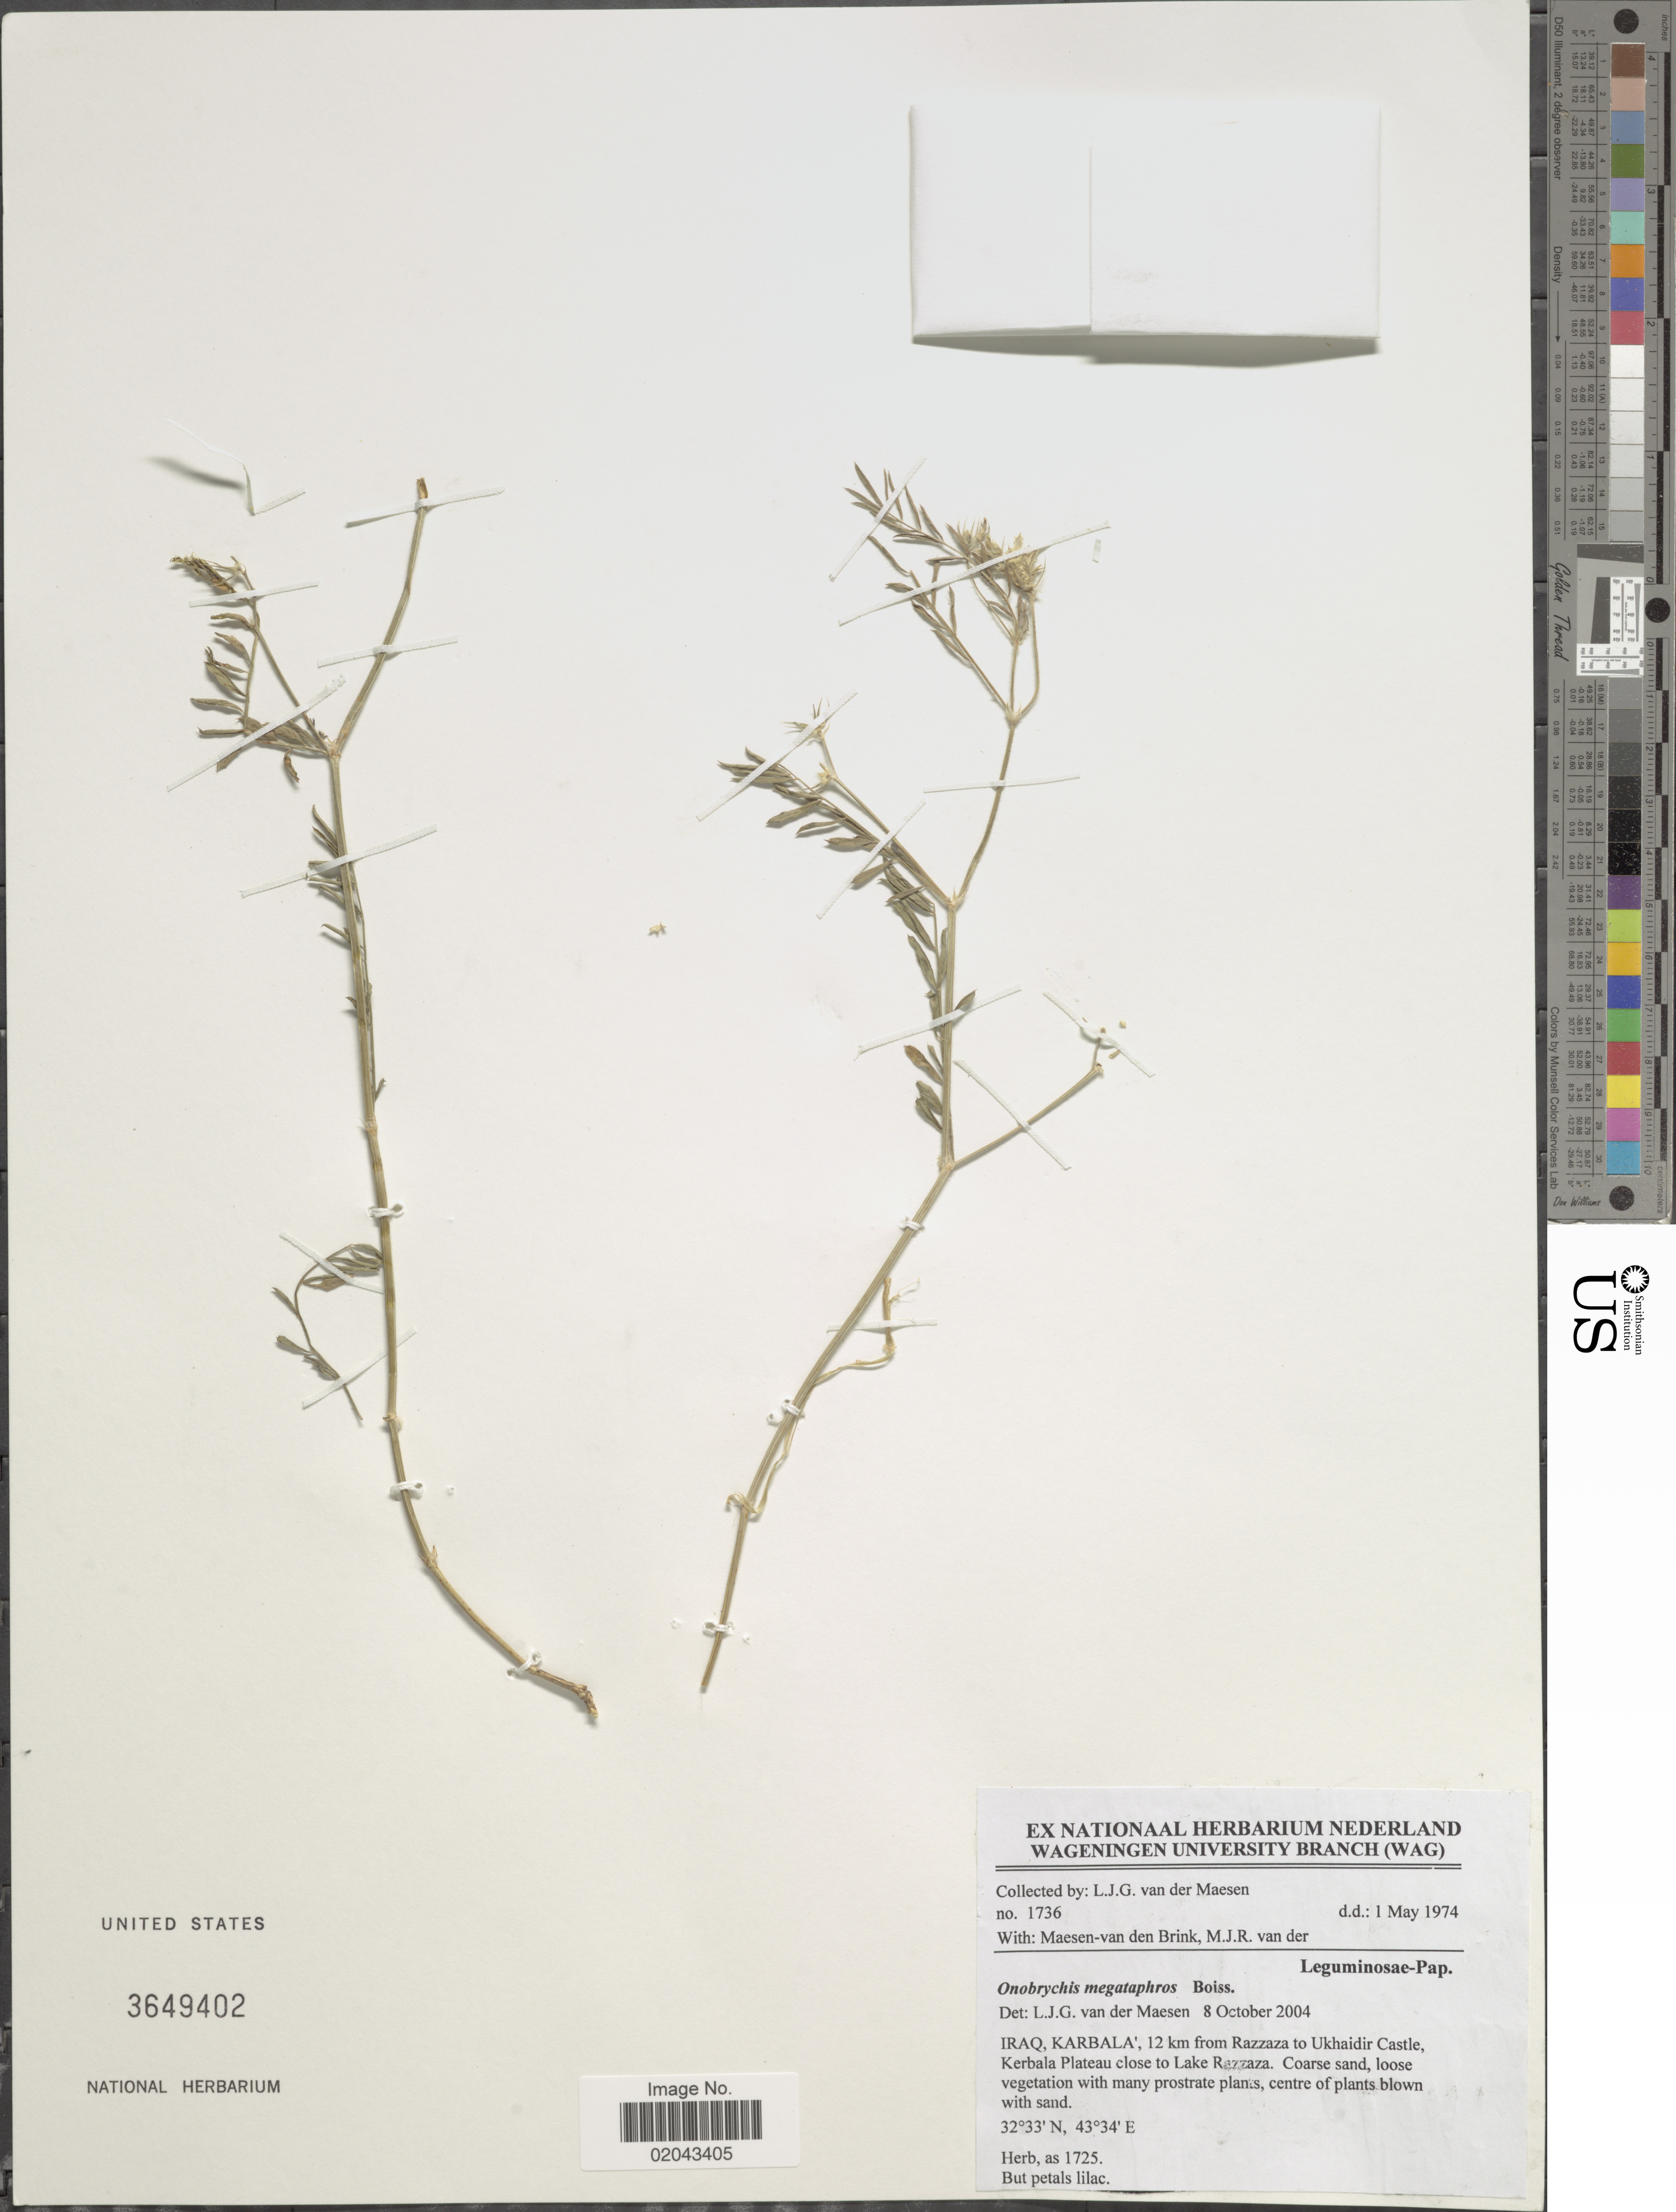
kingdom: Plantae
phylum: Tracheophyta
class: Magnoliopsida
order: Fabales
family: Fabaceae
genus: Onobrychis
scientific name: Onobrychis megataphros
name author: Boiss.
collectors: L. van der Maesen, M. Maesen-van den Brink & v. M. J. R.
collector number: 1736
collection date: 1974-05-01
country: Iraq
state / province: Al Karbala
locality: Karbala, 12 km from Razzaza to Ukhaidir Castle, Kerbala Plateau close to Lake Razzaza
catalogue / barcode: US 3649402